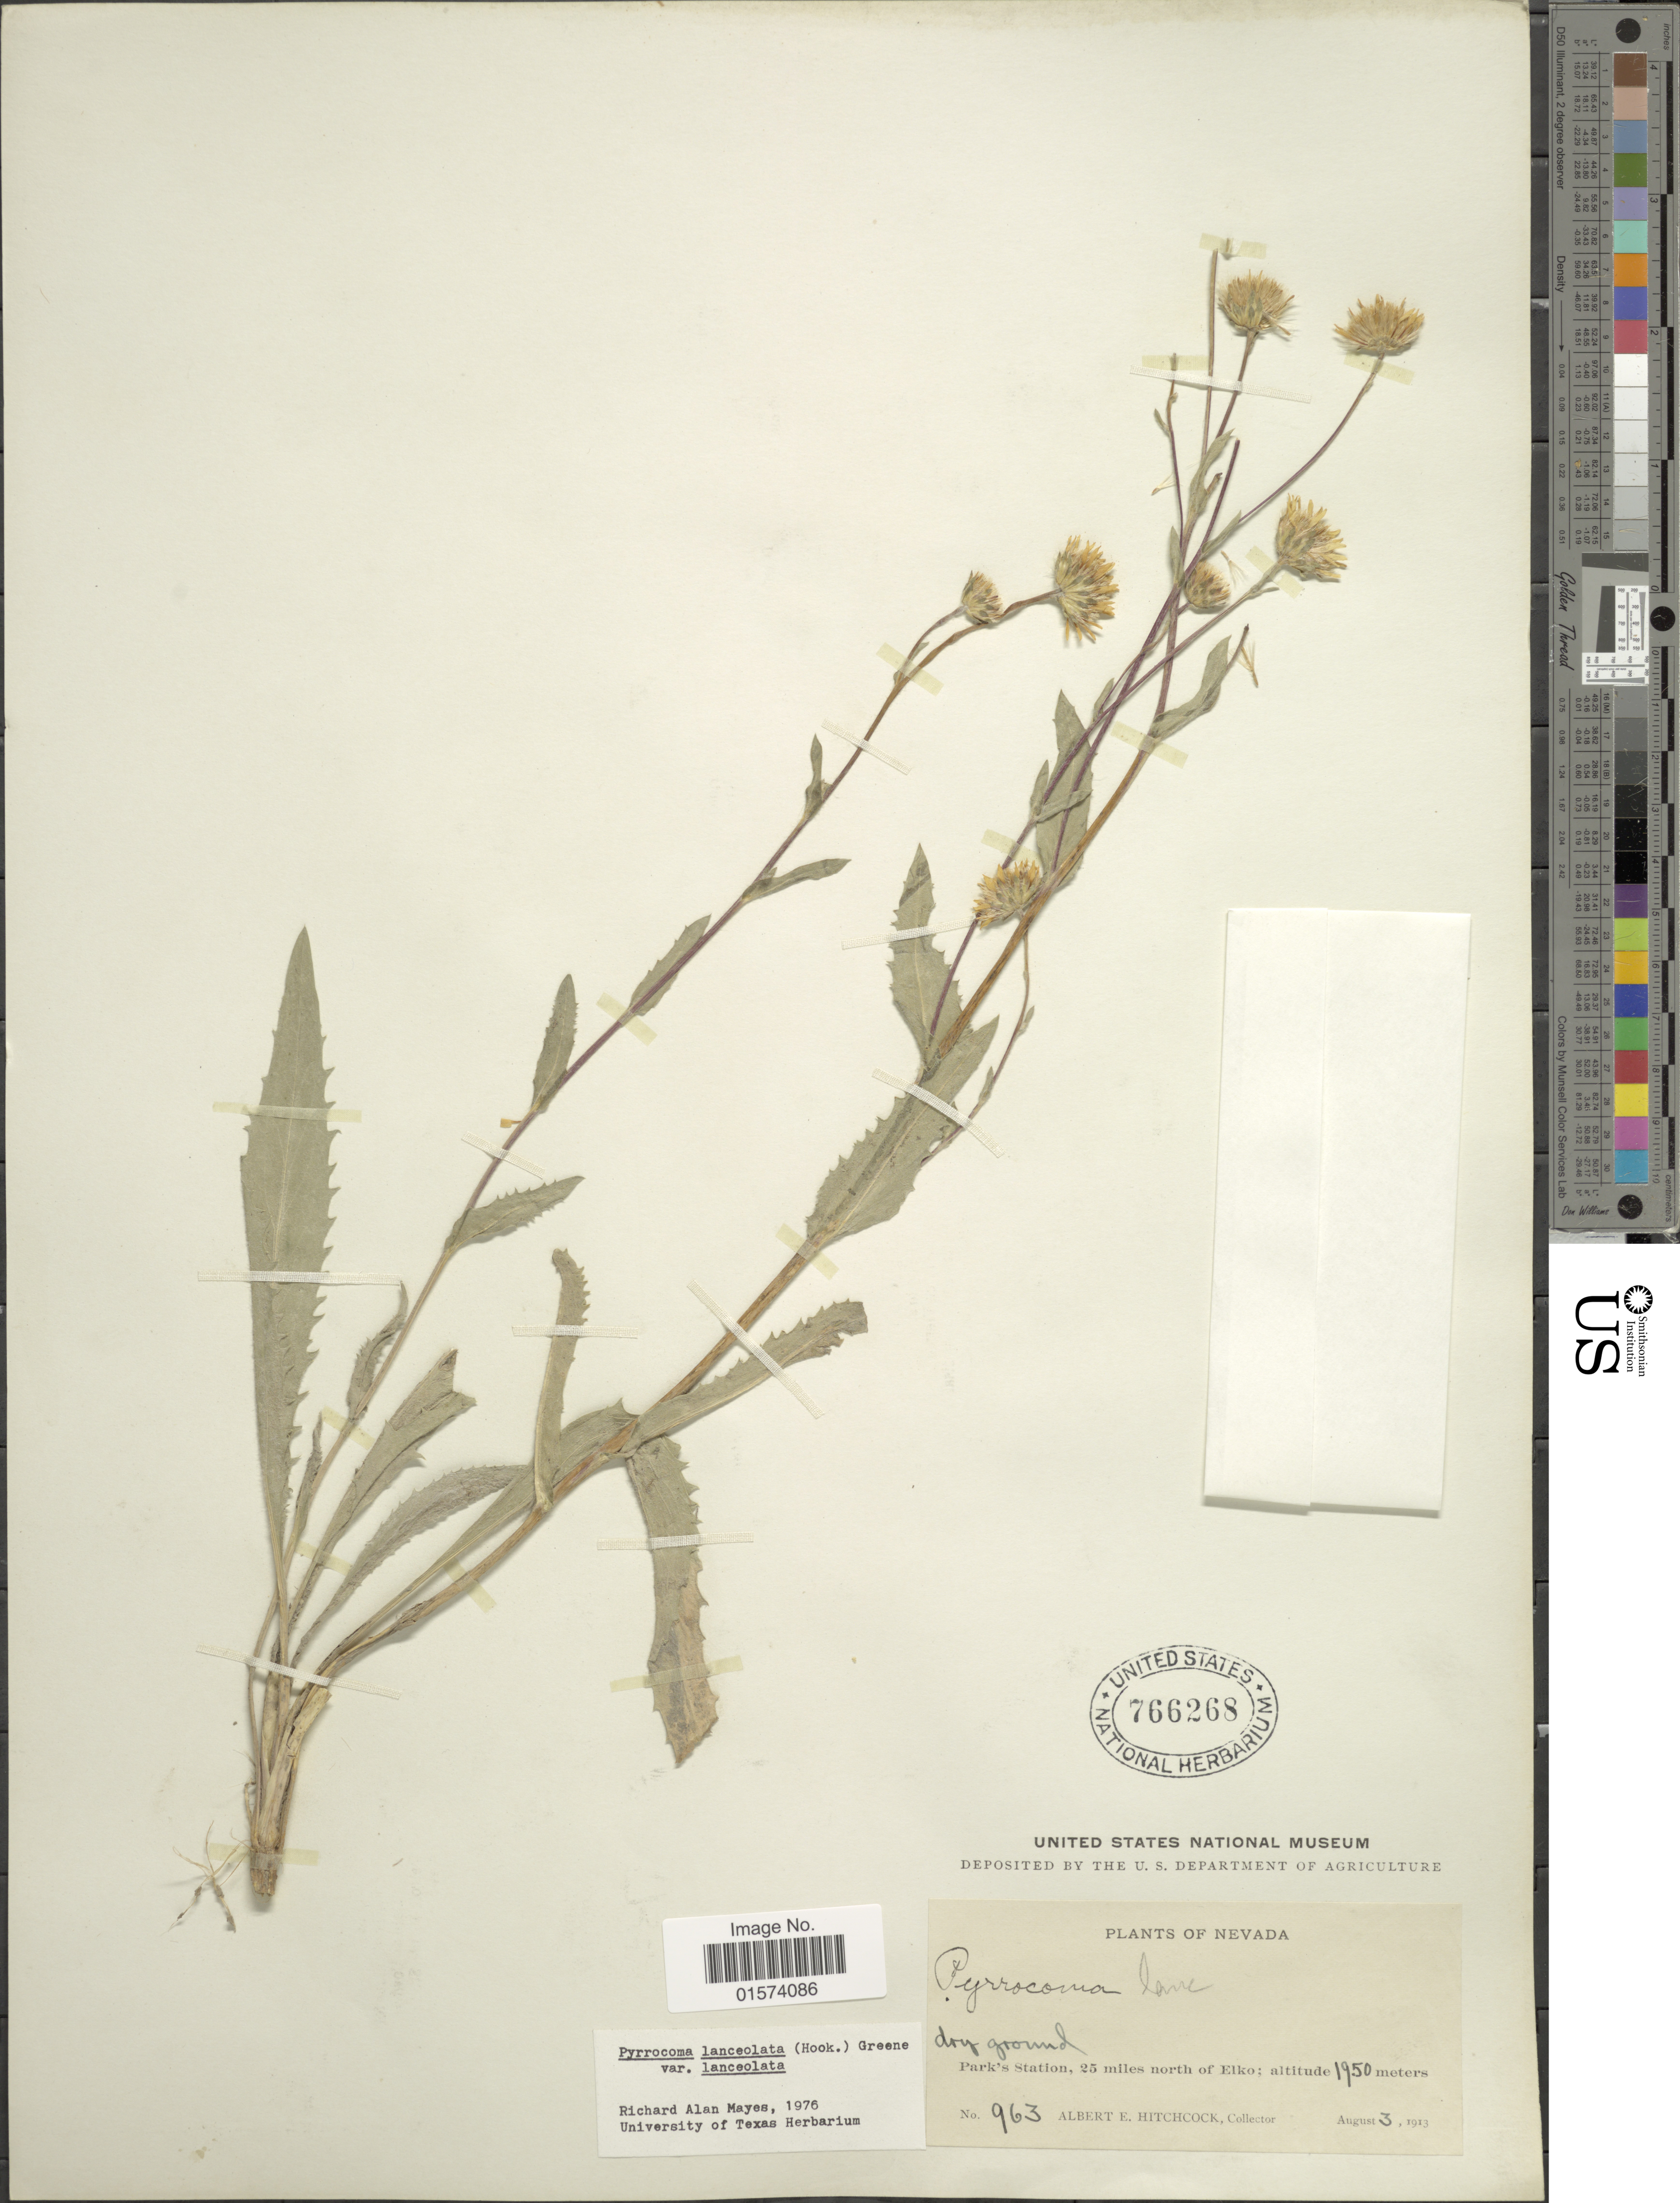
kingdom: Plantae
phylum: Tracheophyta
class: Magnoliopsida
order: Asterales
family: Asteraceae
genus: Pyrrocoma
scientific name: Pyrrocoma lanceolata var. lanceolata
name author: (Hook.) Greene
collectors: A. Hitchcock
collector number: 963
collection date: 1913-08-03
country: United States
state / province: Nevada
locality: Dry ground, Park's Station, 2 5miles north of Elko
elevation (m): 1950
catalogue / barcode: US 766268